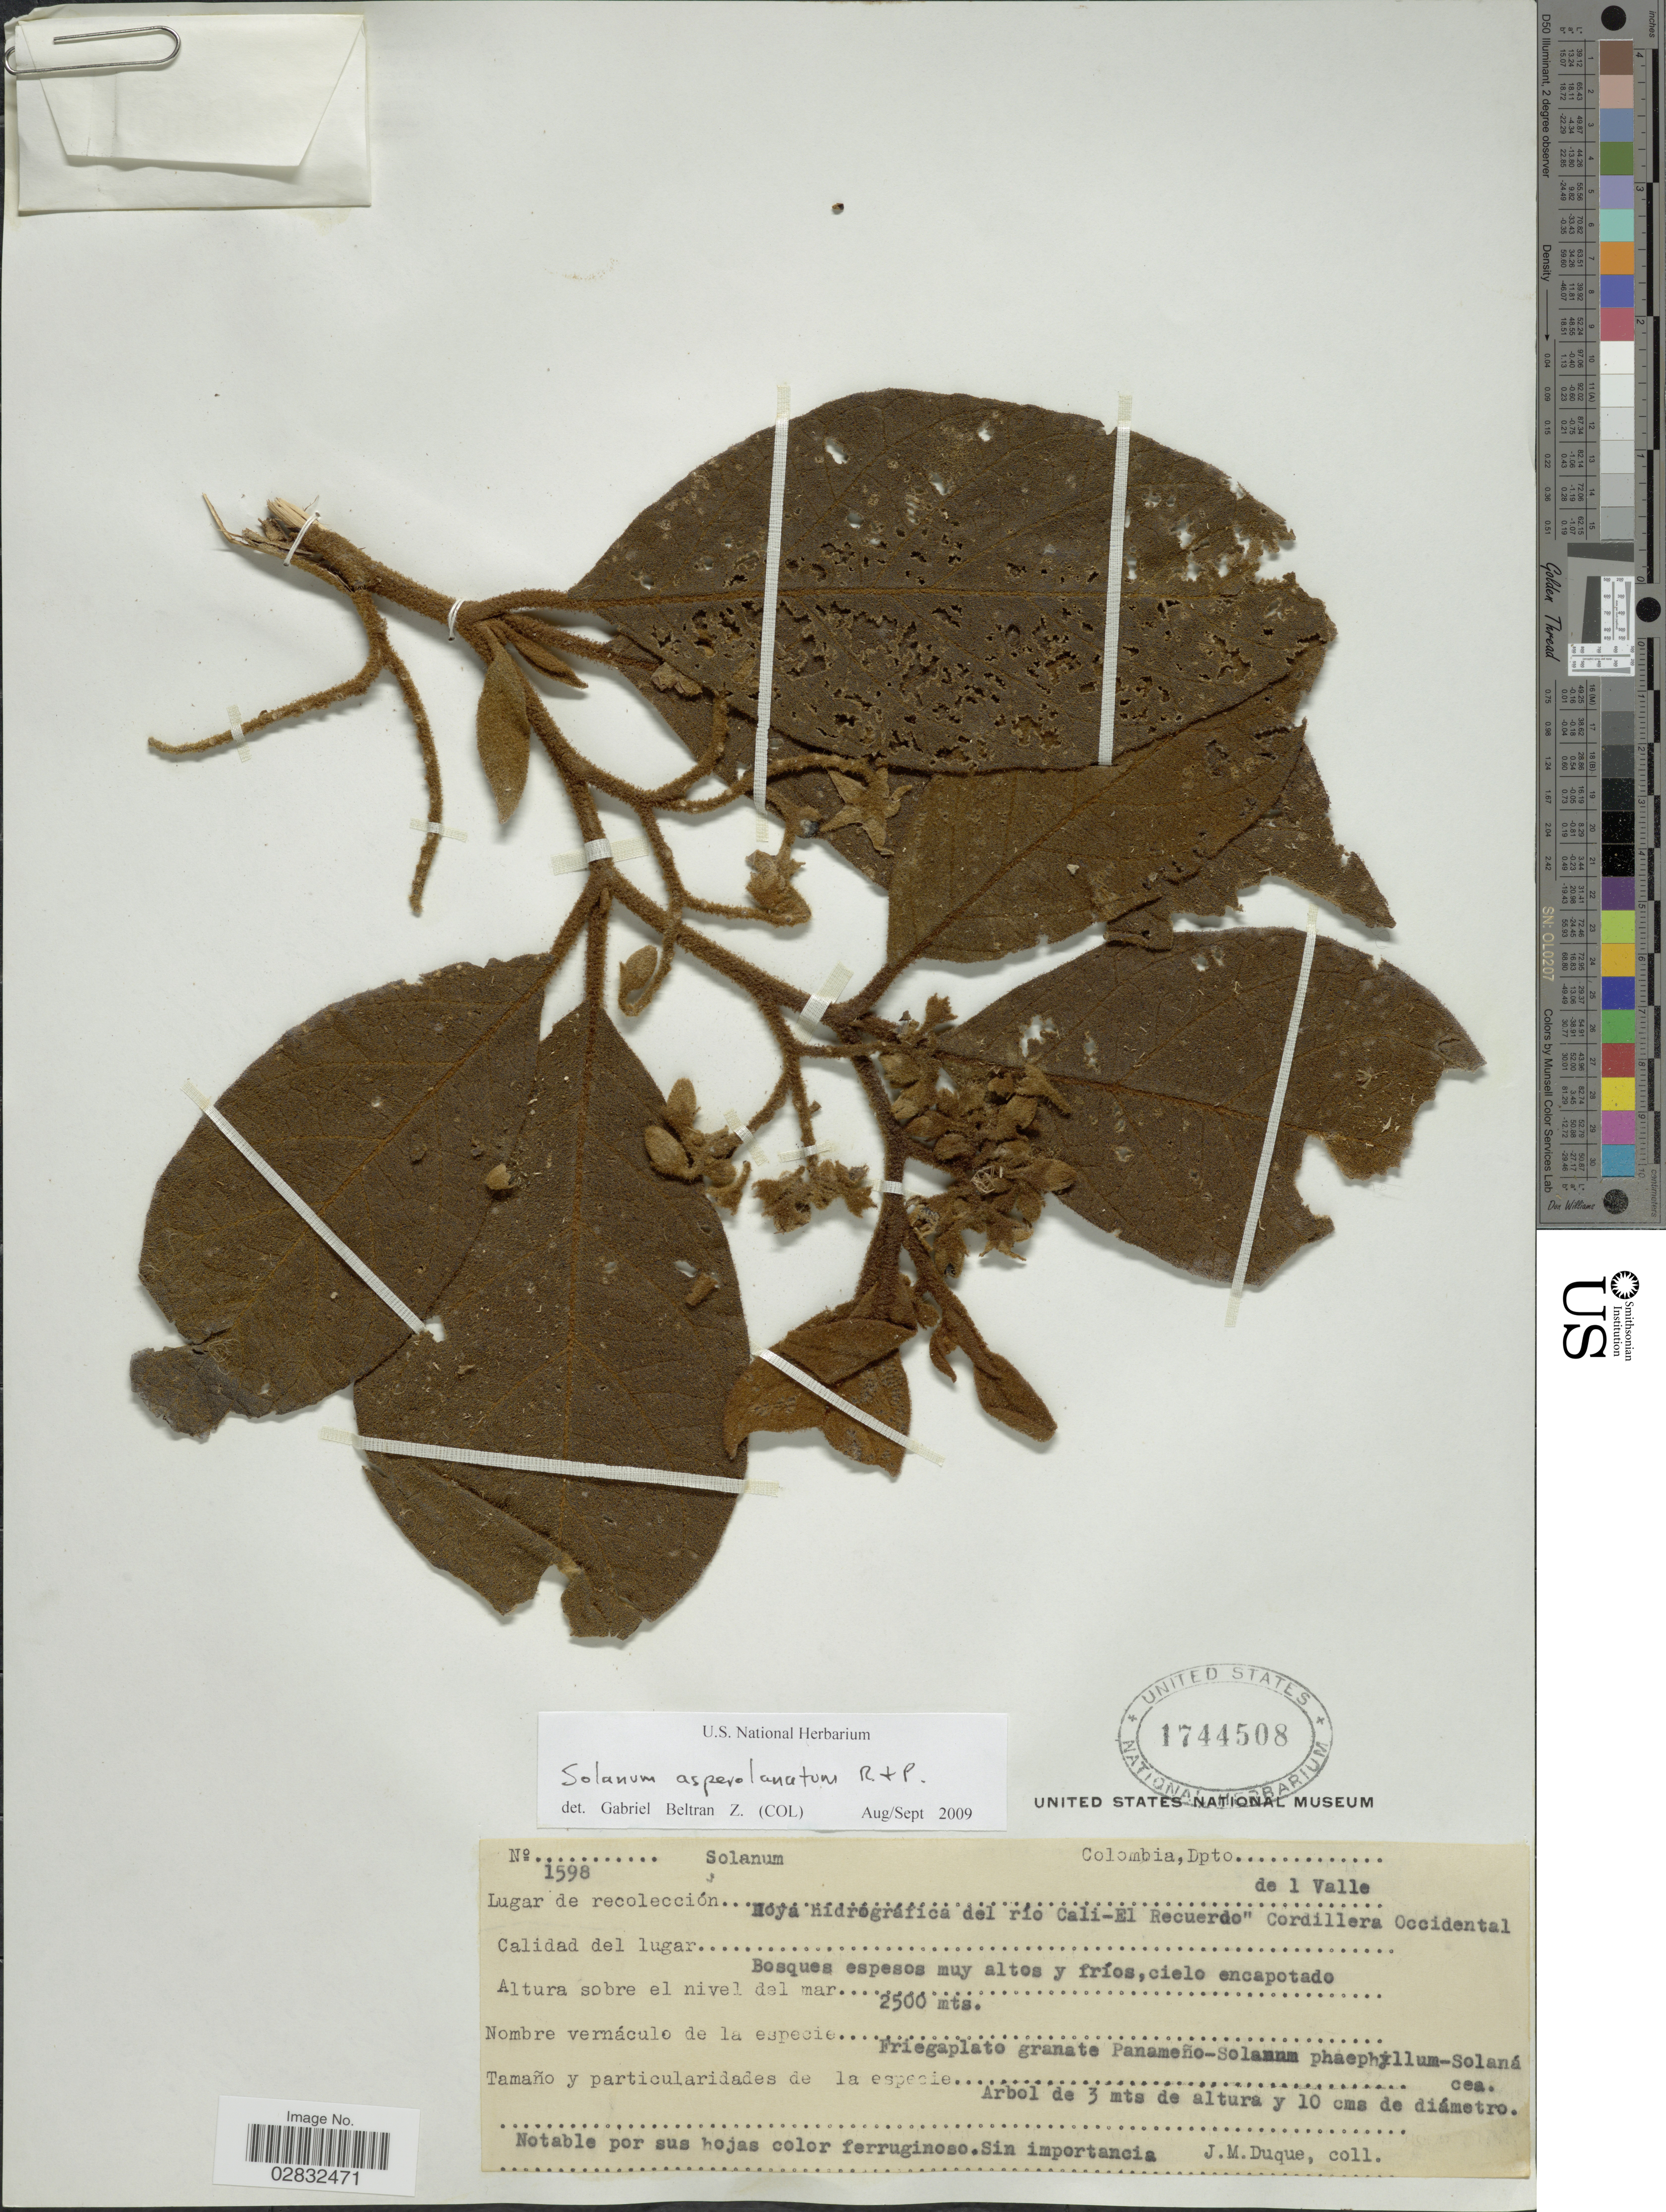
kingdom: Plantae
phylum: Tracheophyta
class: Magnoliopsida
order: Solanales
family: Solanaceae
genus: Solanum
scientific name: Solanum asperolatum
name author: Ruiz & Pav.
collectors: J. Duque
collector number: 1598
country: Colombia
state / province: Valle del Cauca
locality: Dpto del Valle, Hoya hidrógráfica del río Cali-El Recuerdo, Cordillera Occidental.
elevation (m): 2500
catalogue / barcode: US 1744508